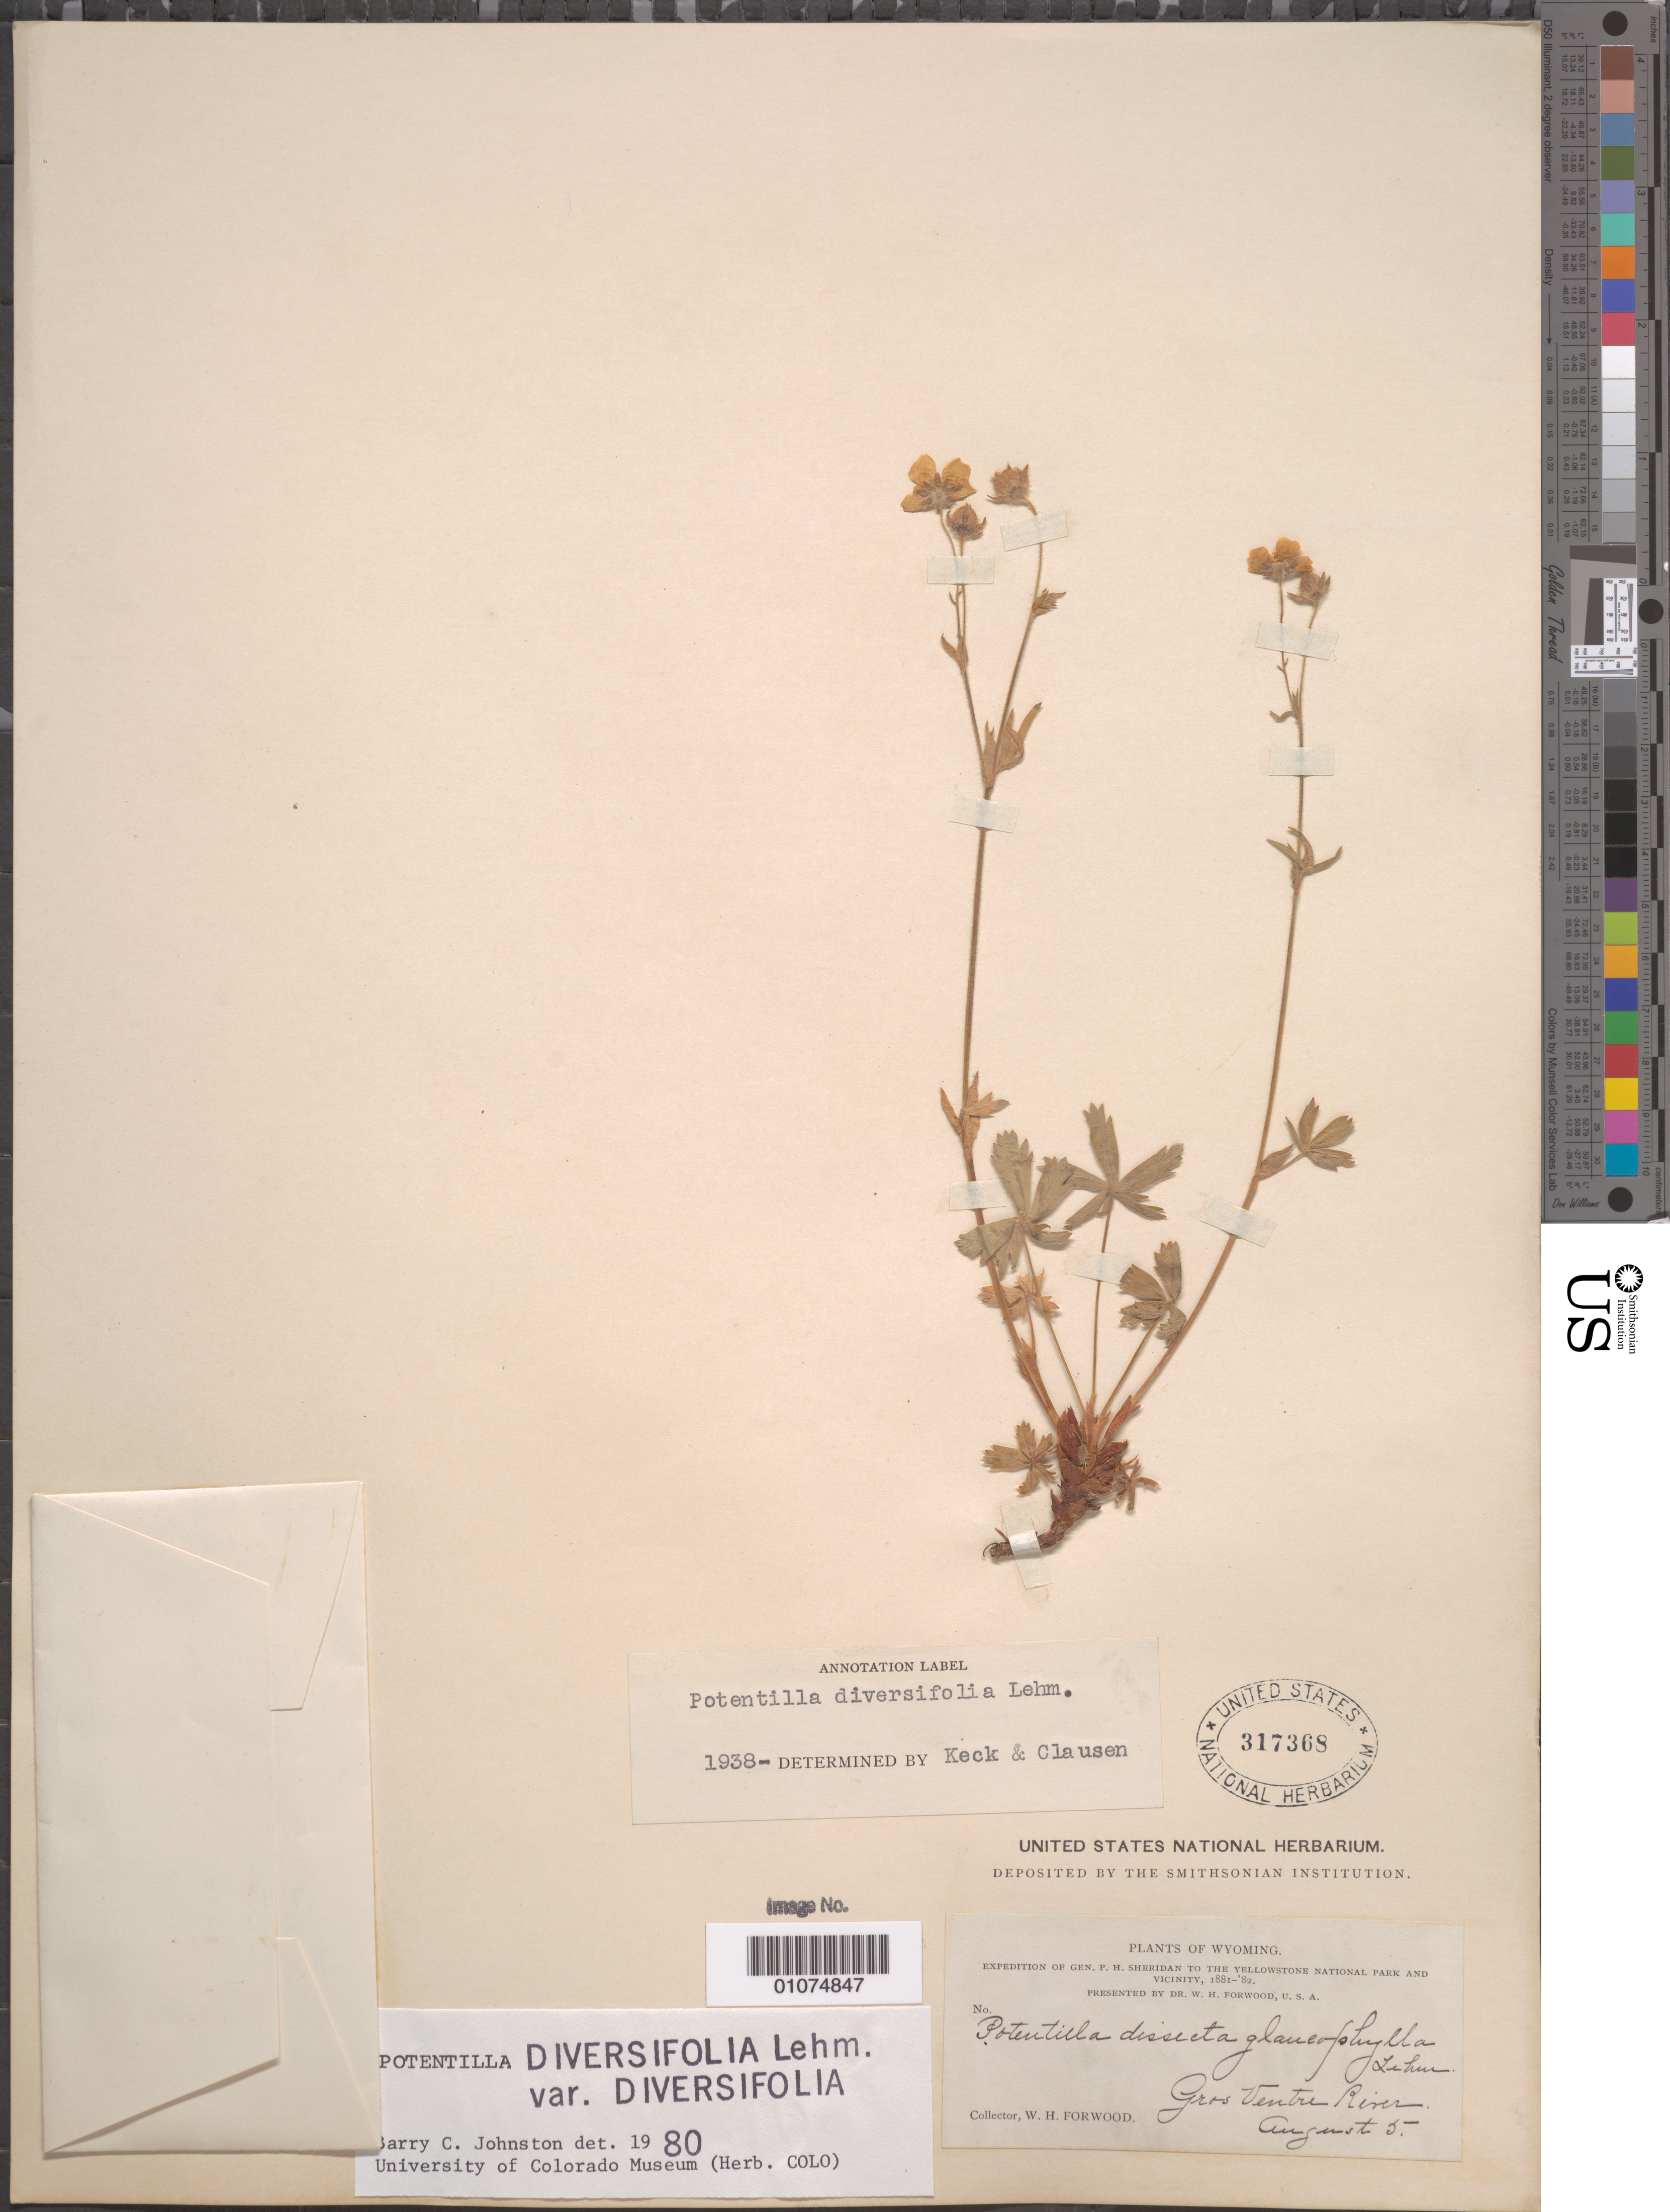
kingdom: Plantae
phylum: Tracheophyta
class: Magnoliopsida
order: Rosales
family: Rosaceae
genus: Potentilla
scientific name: Potentilla diversifolia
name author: Lehm.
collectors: W. Forwood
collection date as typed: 05 Aug 1881 to 05 Aug 1882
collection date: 1881-08-05/1882-08-05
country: United States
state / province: Wyoming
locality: Gros Ventre River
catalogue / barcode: US 317368